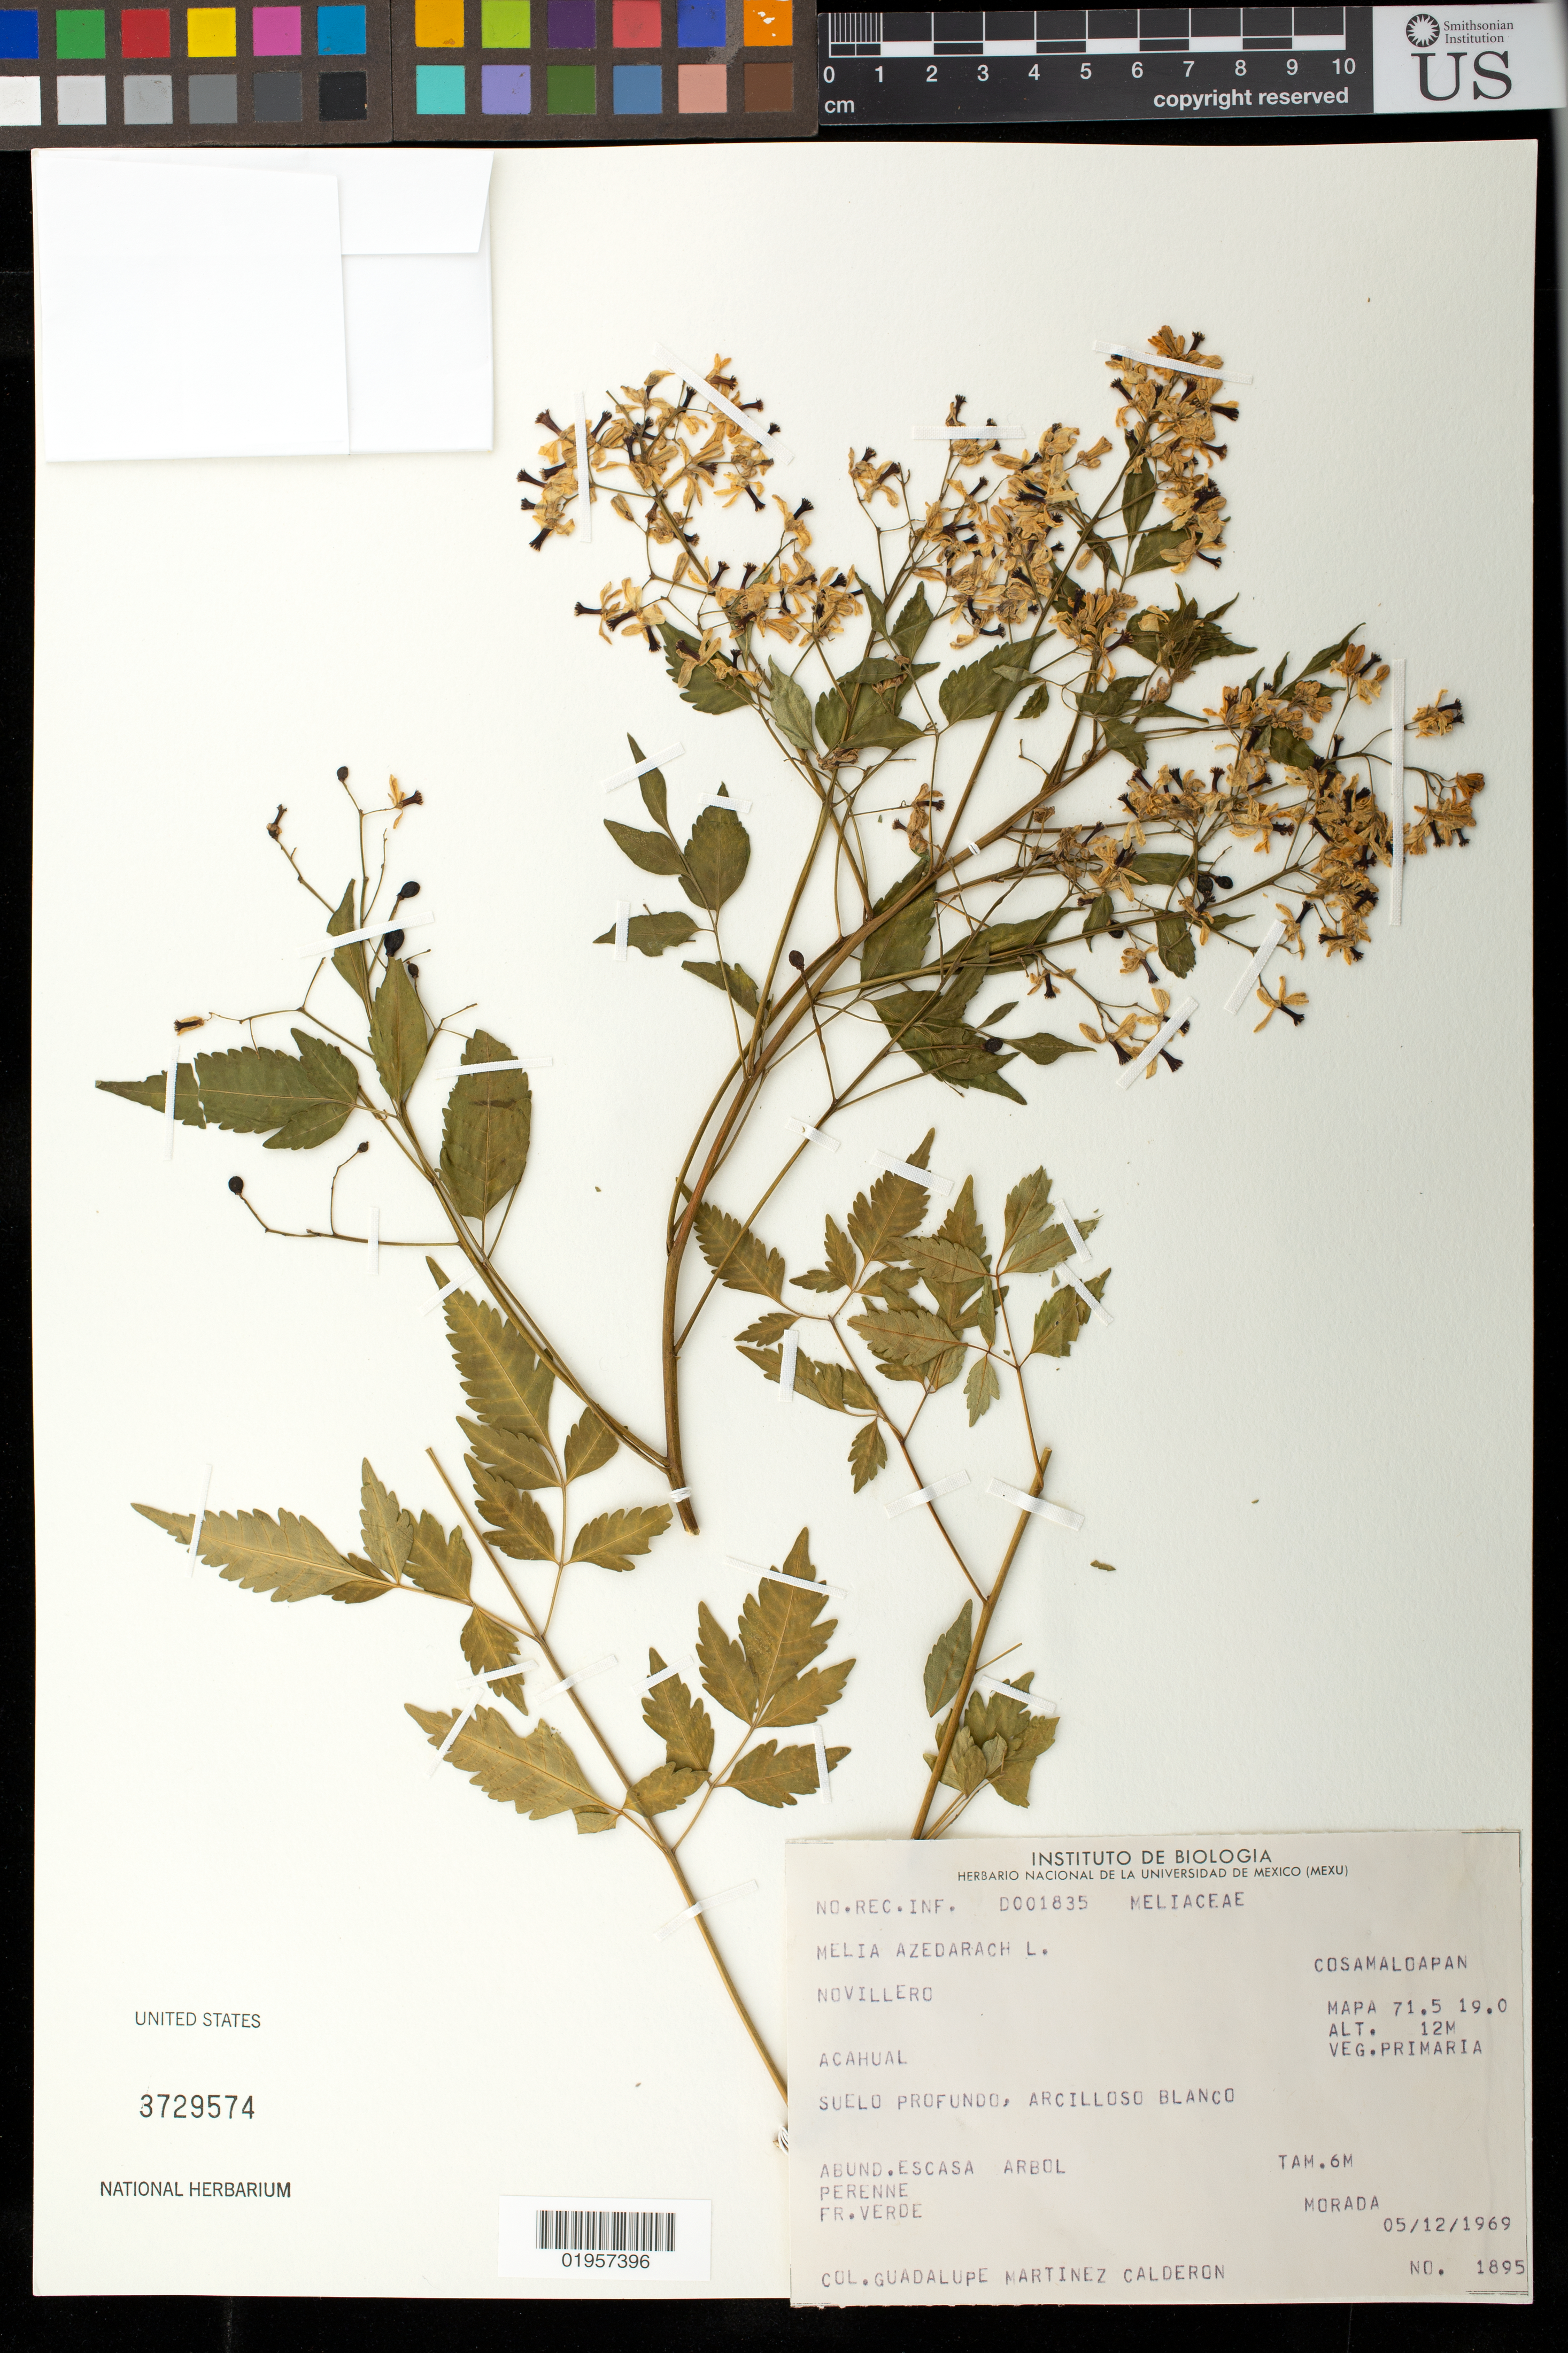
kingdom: Plantae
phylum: Tracheophyta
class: Magnoliopsida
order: Sapindales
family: Meliaceae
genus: Melia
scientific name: Melia azedarach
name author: L.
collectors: G. Martínez Calderón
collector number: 1895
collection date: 1969-12-05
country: Mexico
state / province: Veracruz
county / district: Cosamaloapan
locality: Novillero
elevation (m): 12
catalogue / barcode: US 3729574